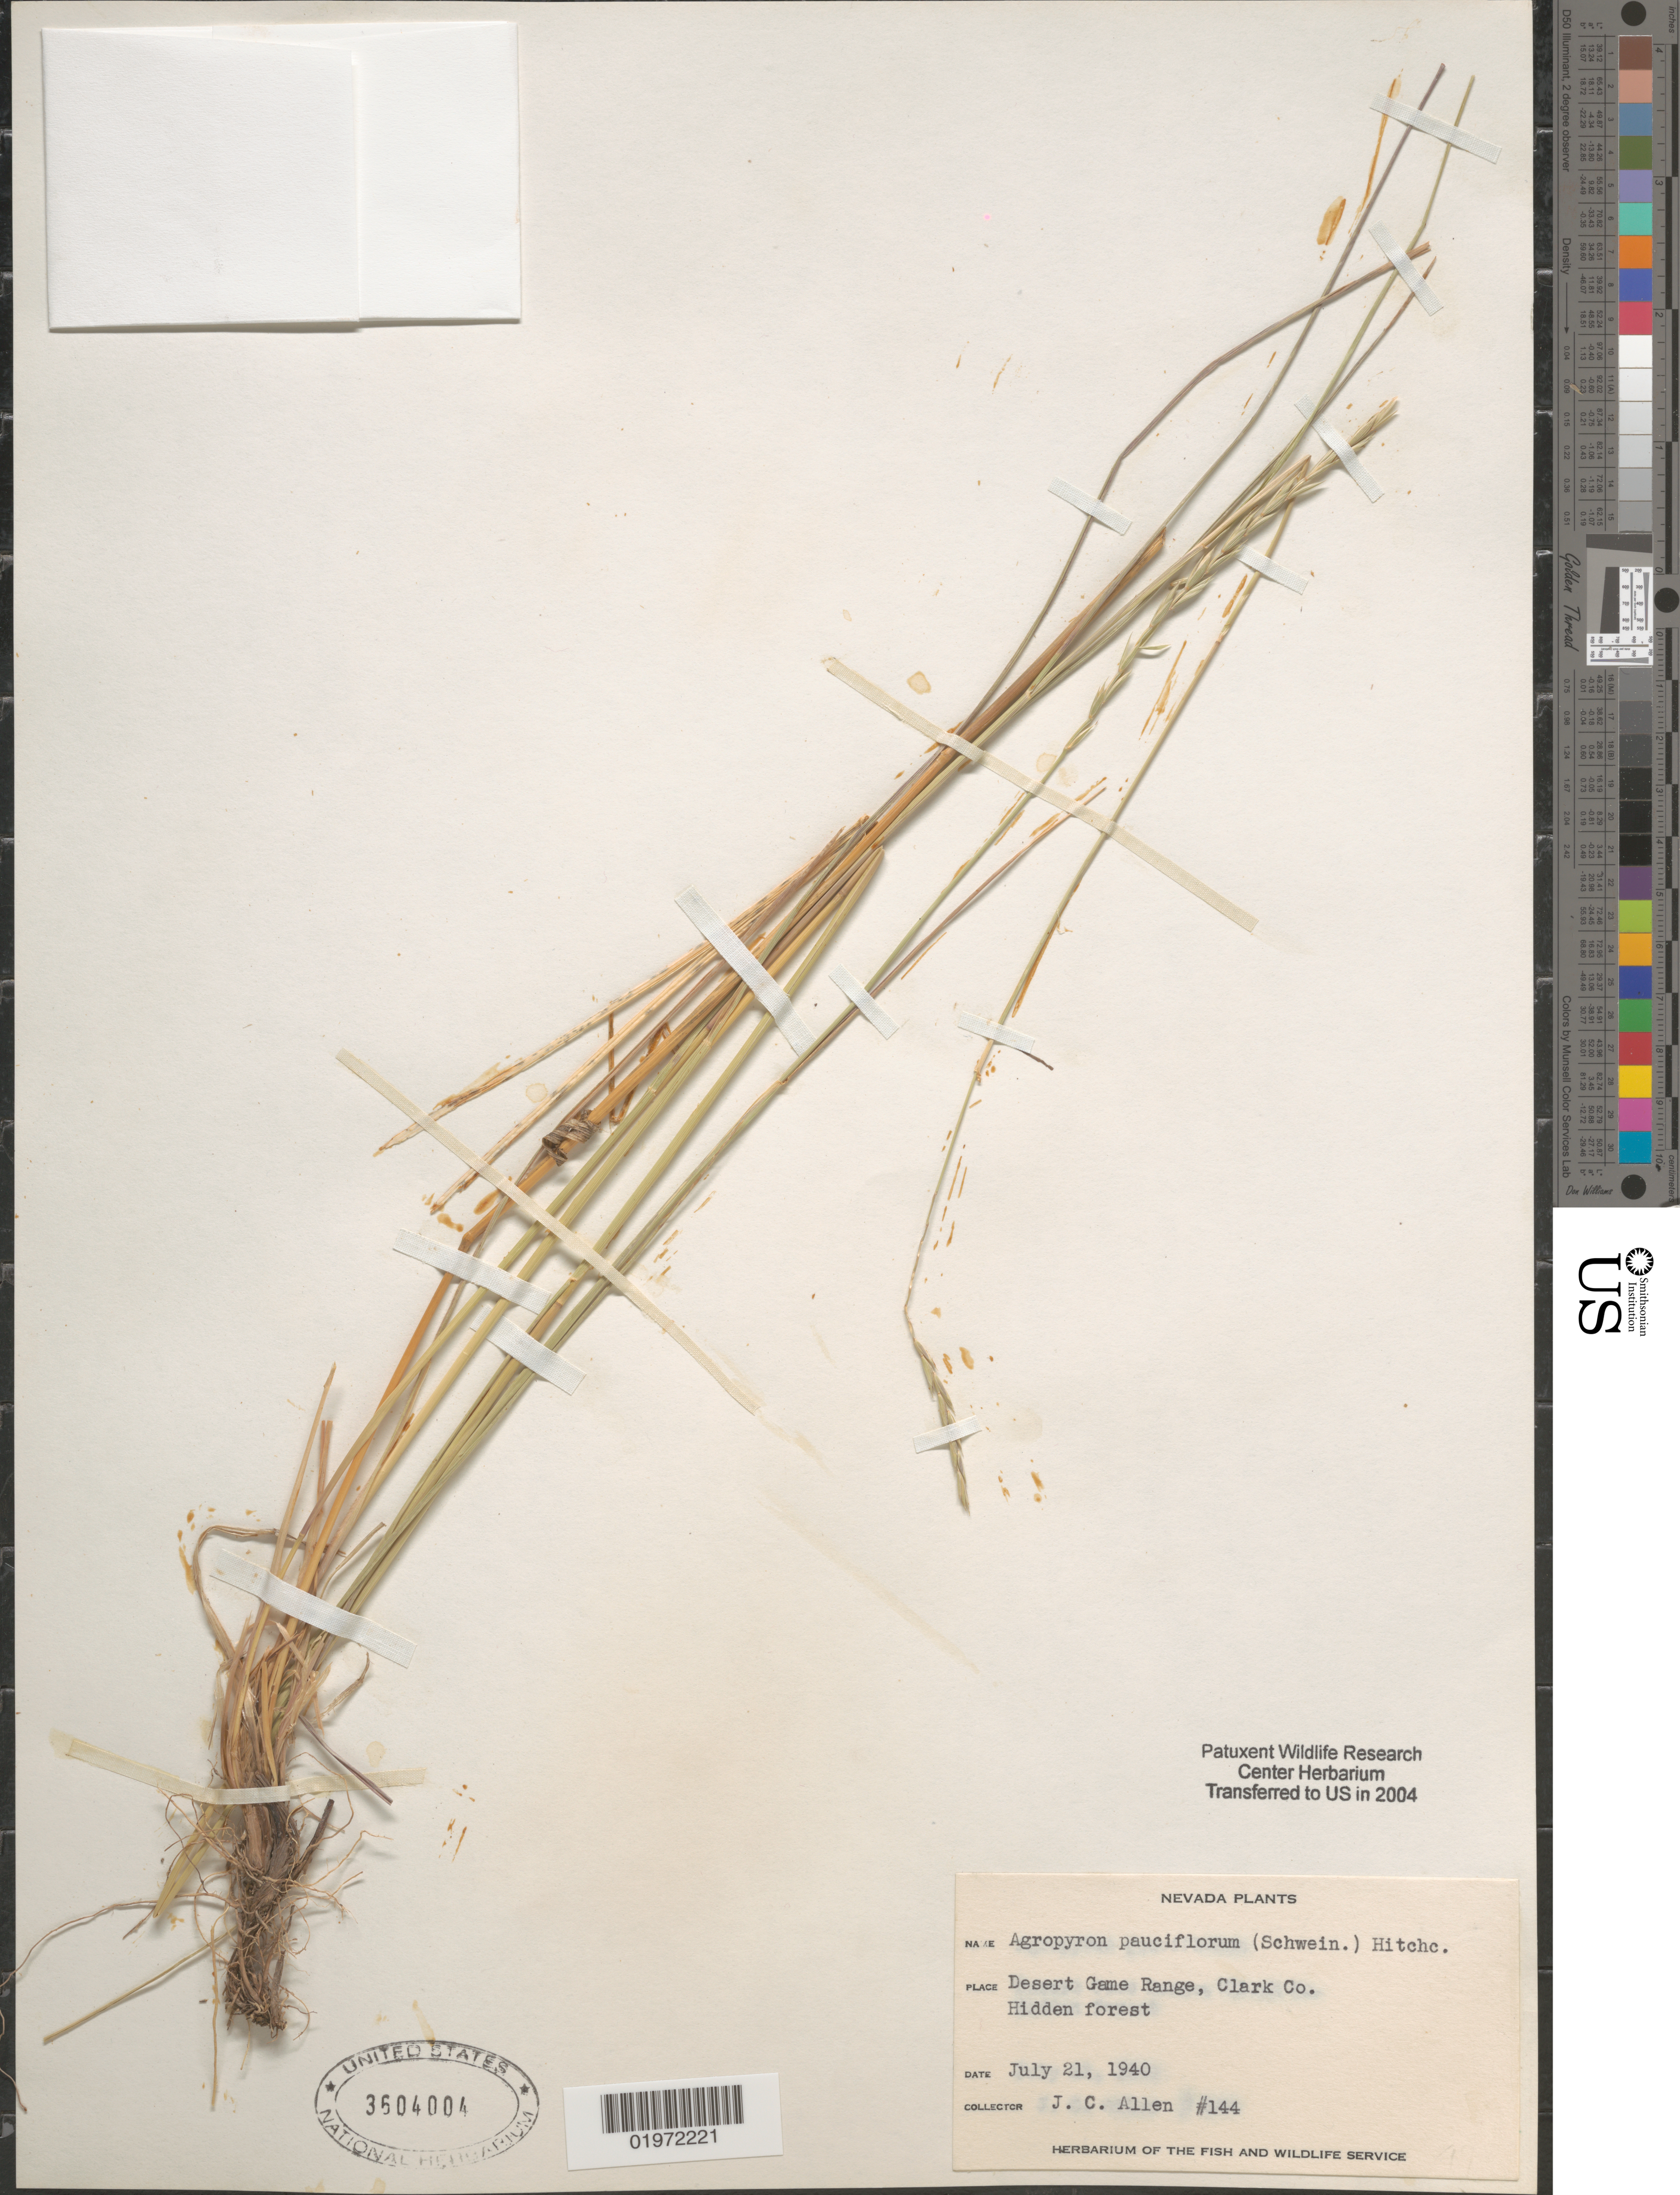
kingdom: Plantae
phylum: Tracheophyta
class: Liliopsida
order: Poales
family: Poaceae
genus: Elymus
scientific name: Elymus trachycaulus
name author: (Link) Gould ex Shinners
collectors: J. C. Allen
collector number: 144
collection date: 1940-07-21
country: United States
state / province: Nevada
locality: Desert Game Range, Clark Co. Hidden forest.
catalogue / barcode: US 3604004